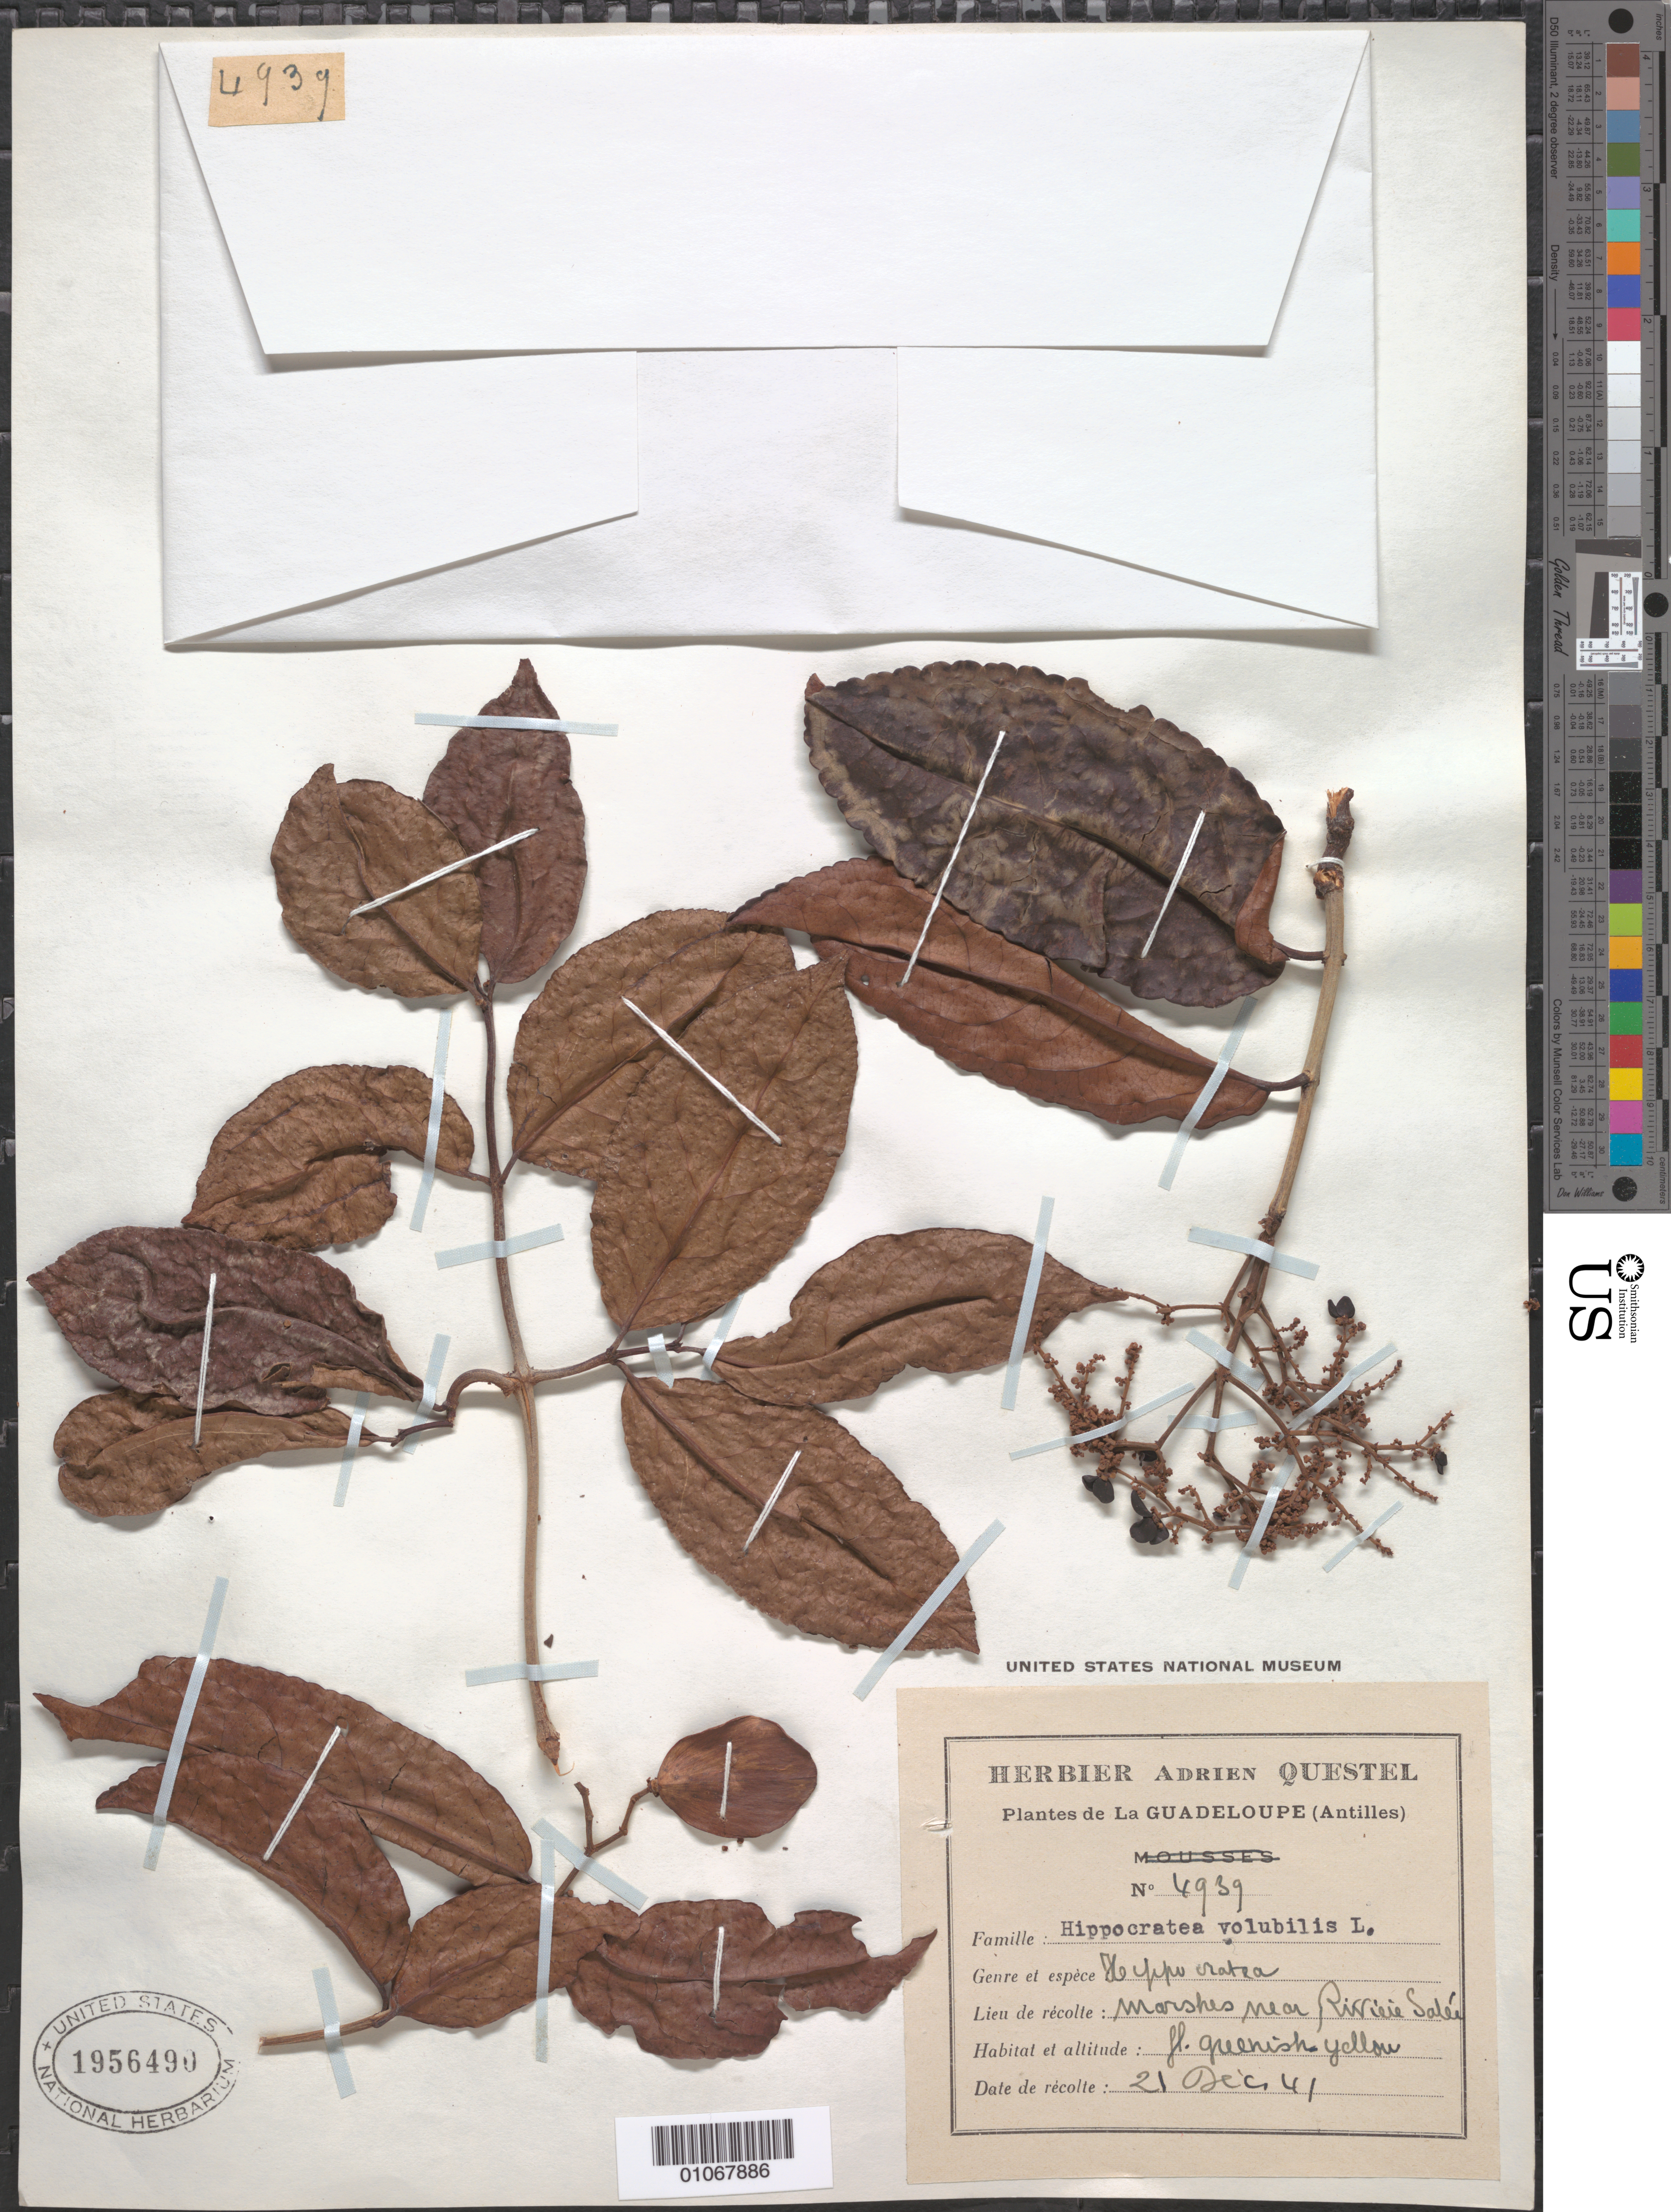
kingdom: Plantae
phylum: Tracheophyta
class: Magnoliopsida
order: Celastrales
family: Celastraceae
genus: Hippocratea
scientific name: Hippocratea volubilis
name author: L.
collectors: A. Questel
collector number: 4939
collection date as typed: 21 Dec 1941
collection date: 1941-12-21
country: Guadeloupe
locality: Marshes near Riviere.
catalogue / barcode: US 1956490